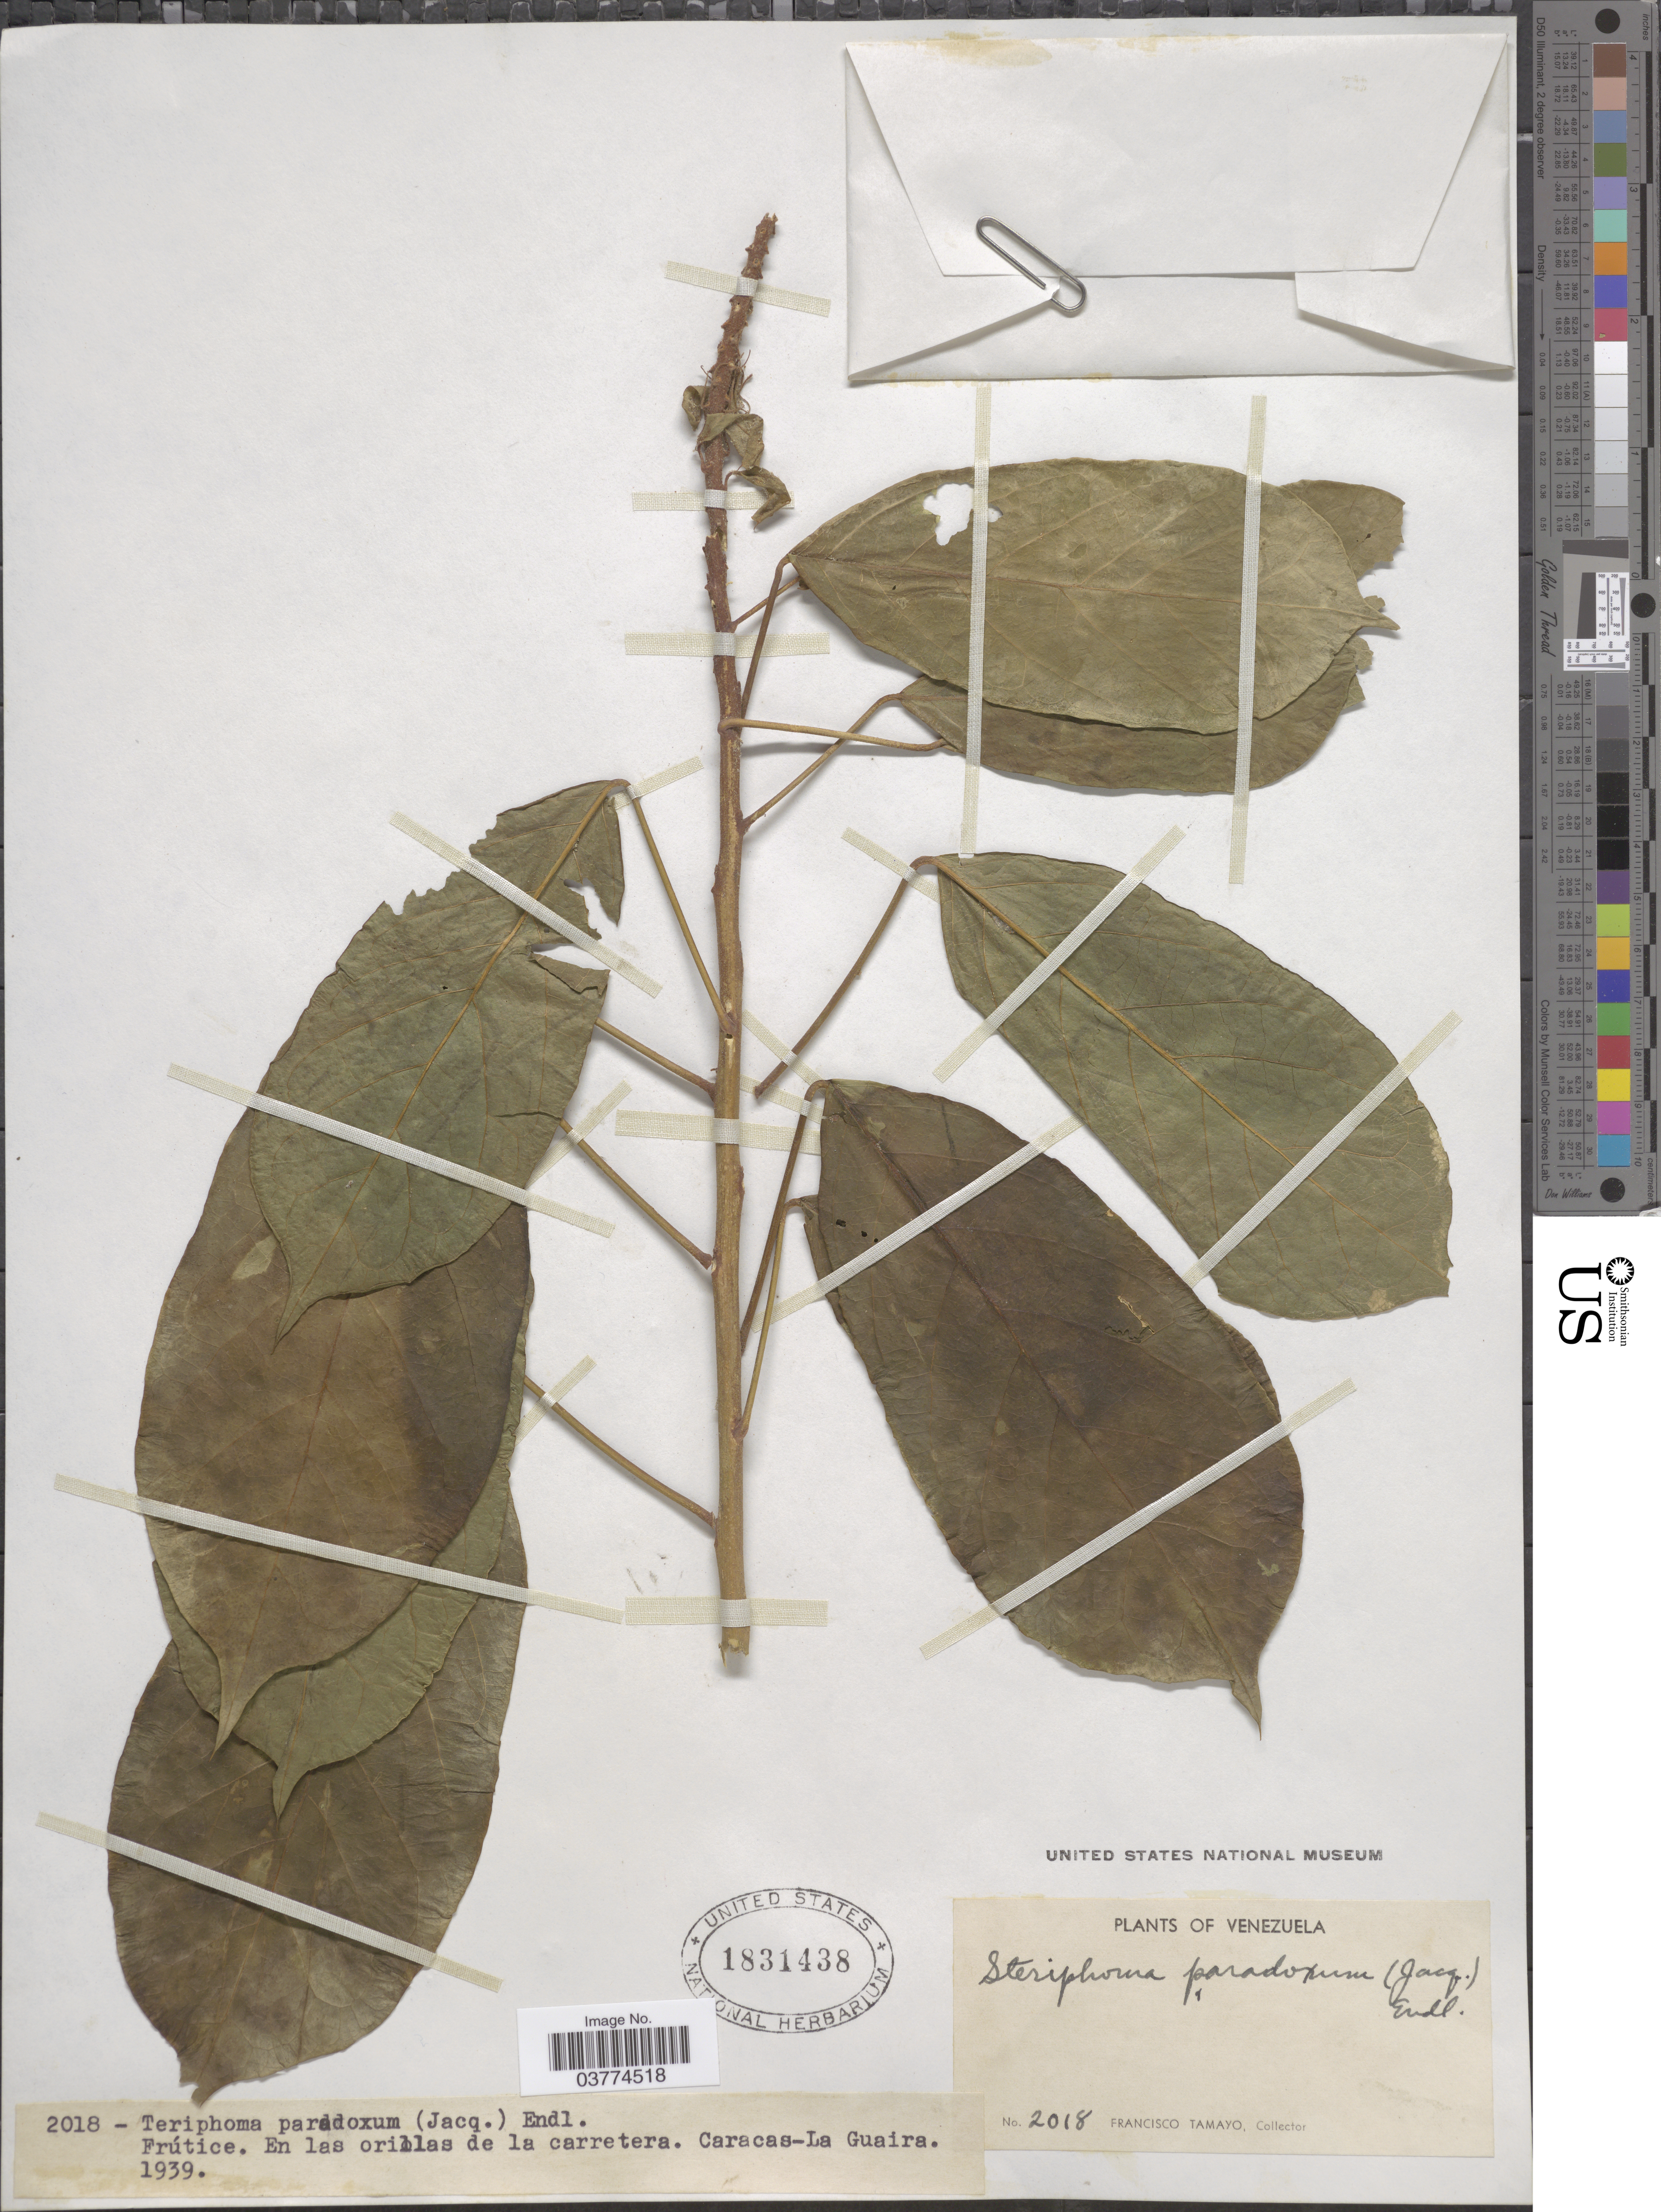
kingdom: Plantae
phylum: Tracheophyta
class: Magnoliopsida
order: Brassicales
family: Capparaceae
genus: Steriphoma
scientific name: Steriphoma paradoxum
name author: (Jacq.) Endl.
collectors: F. Tamayo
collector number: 2018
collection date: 1939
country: Venezuela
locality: Frútice [unsure placement]. En las orillas de la carretera. Caracas-La Guaira.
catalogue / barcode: US 1831438